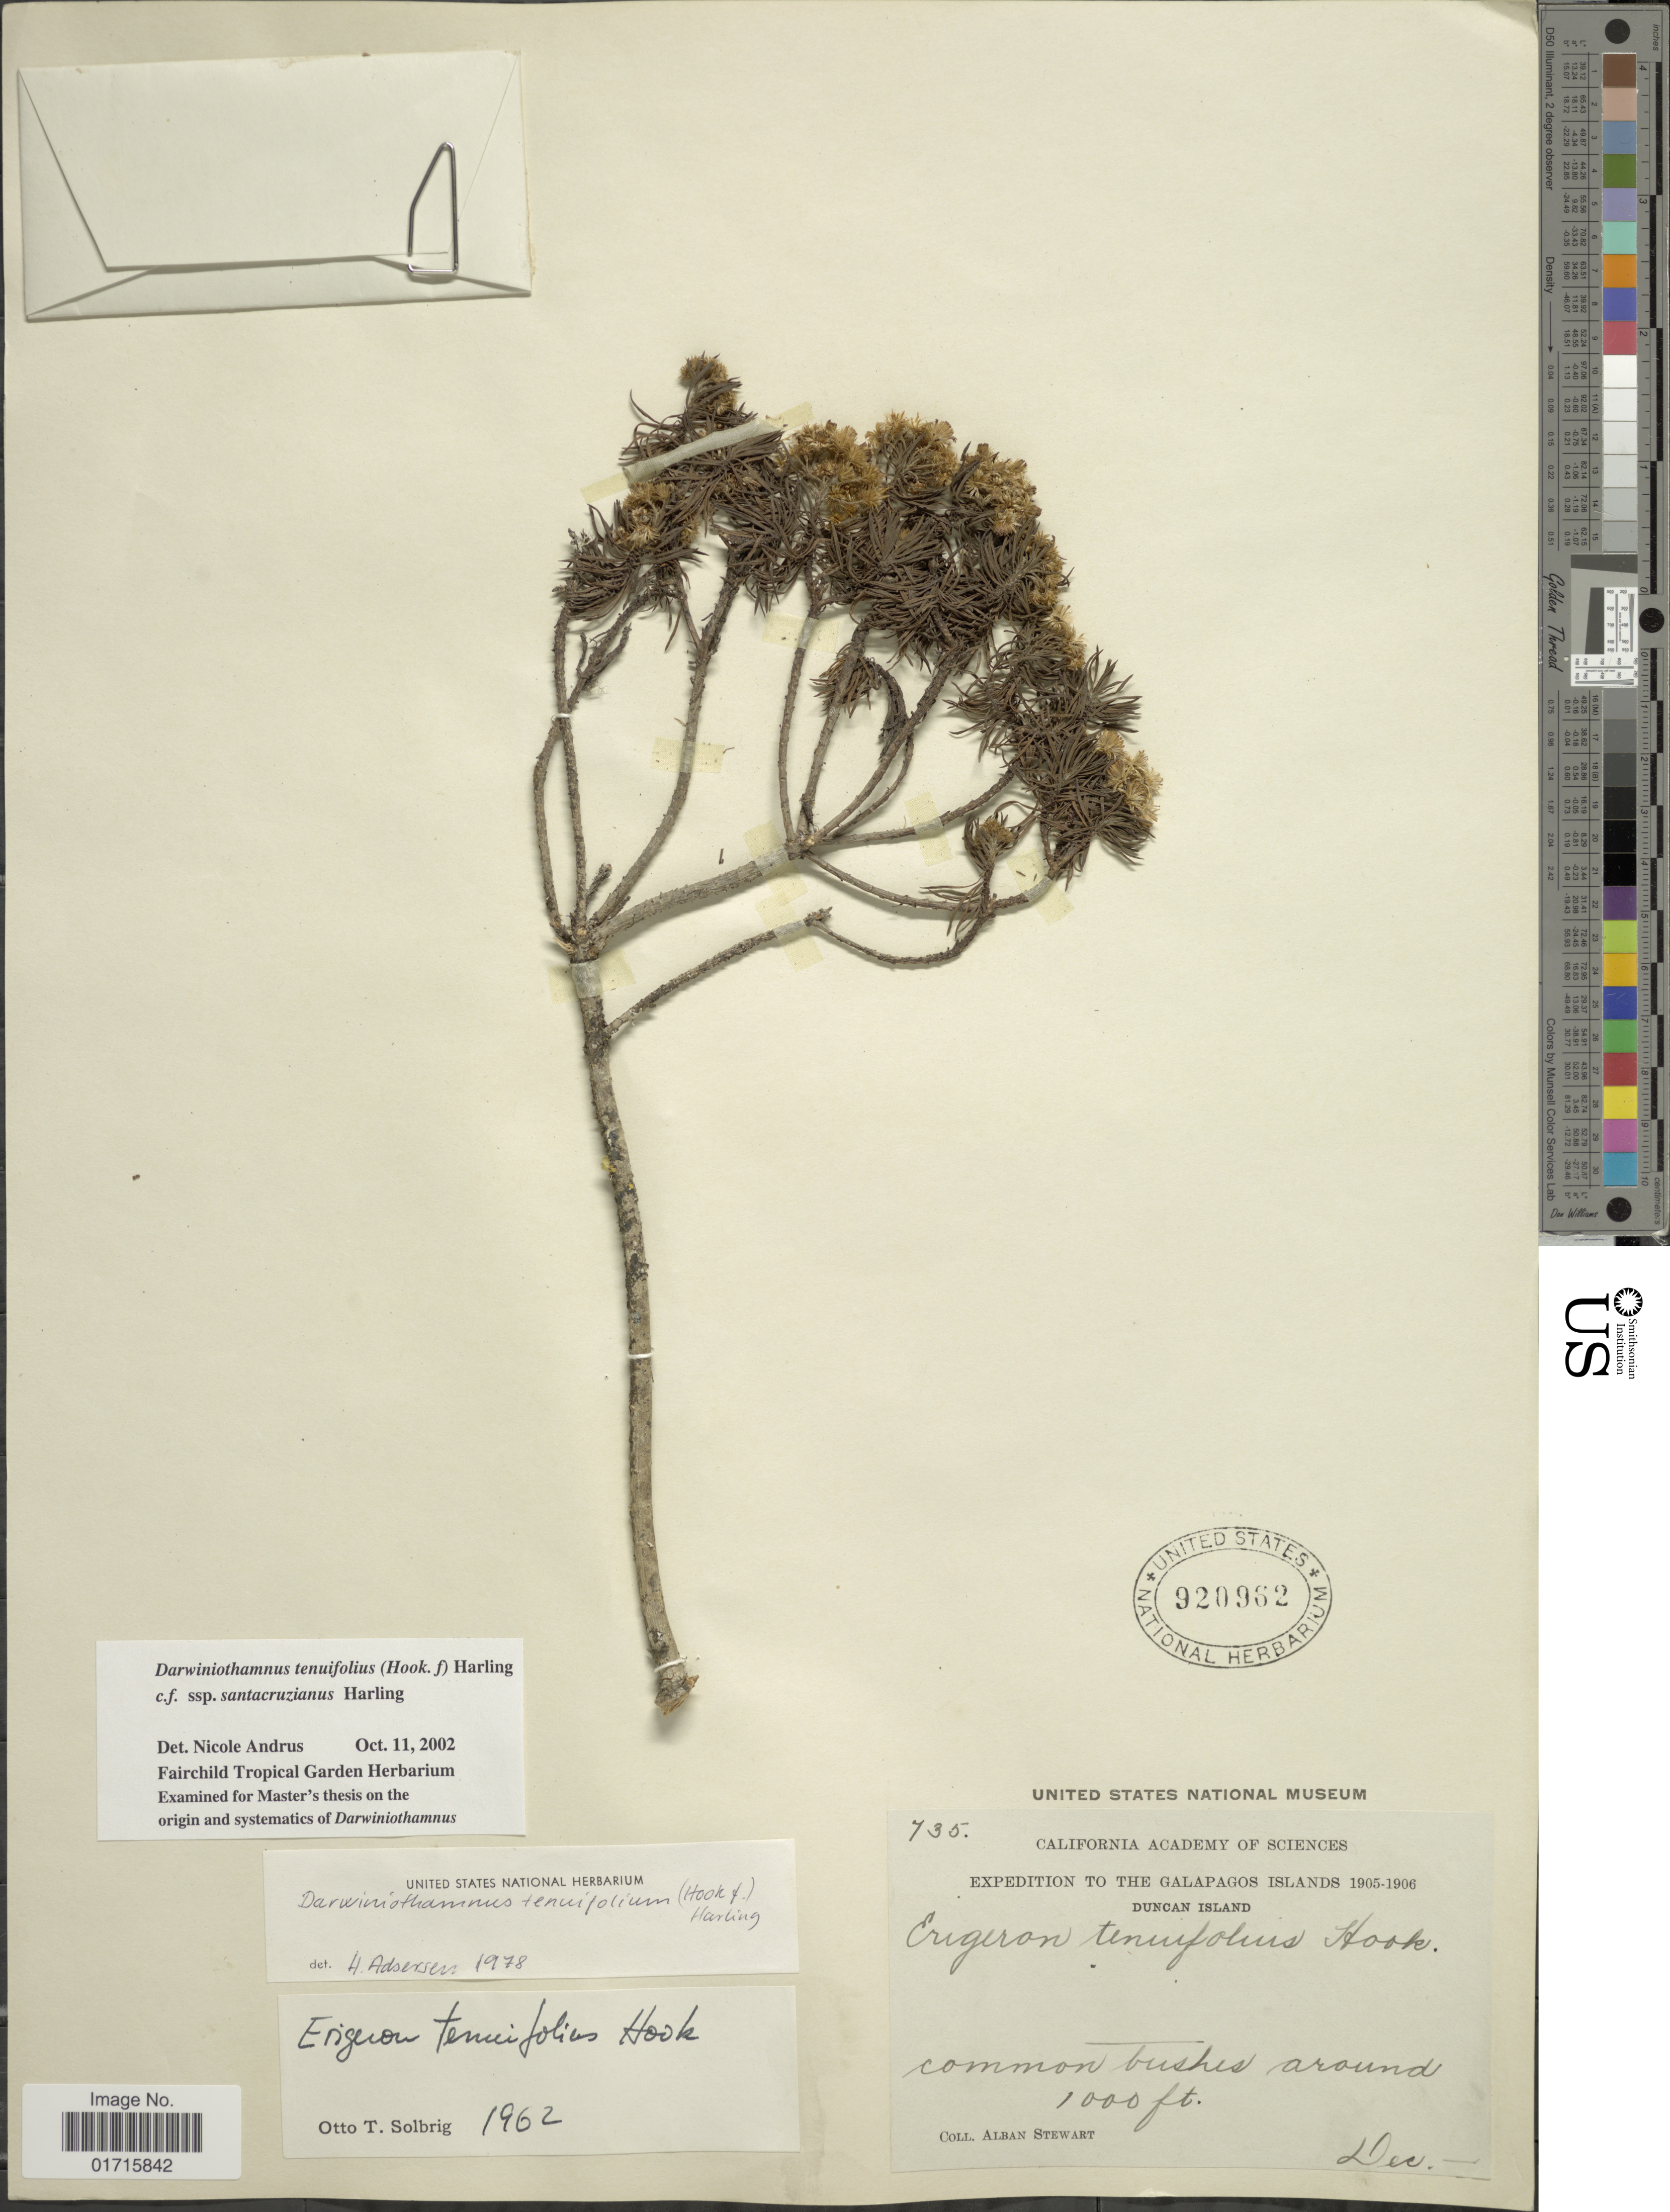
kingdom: Plantae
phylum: Tracheophyta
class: Magnoliopsida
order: Asterales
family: Asteraceae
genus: Darwiniothamnus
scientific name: Darwiniothamnus tenuifolius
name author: (Hook. f.) Harling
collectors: A. Stewart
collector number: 735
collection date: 1905-12/1906-12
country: Ecuador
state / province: Colón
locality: The Galapagos Islands. Duncan Island.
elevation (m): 305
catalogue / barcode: US 920962